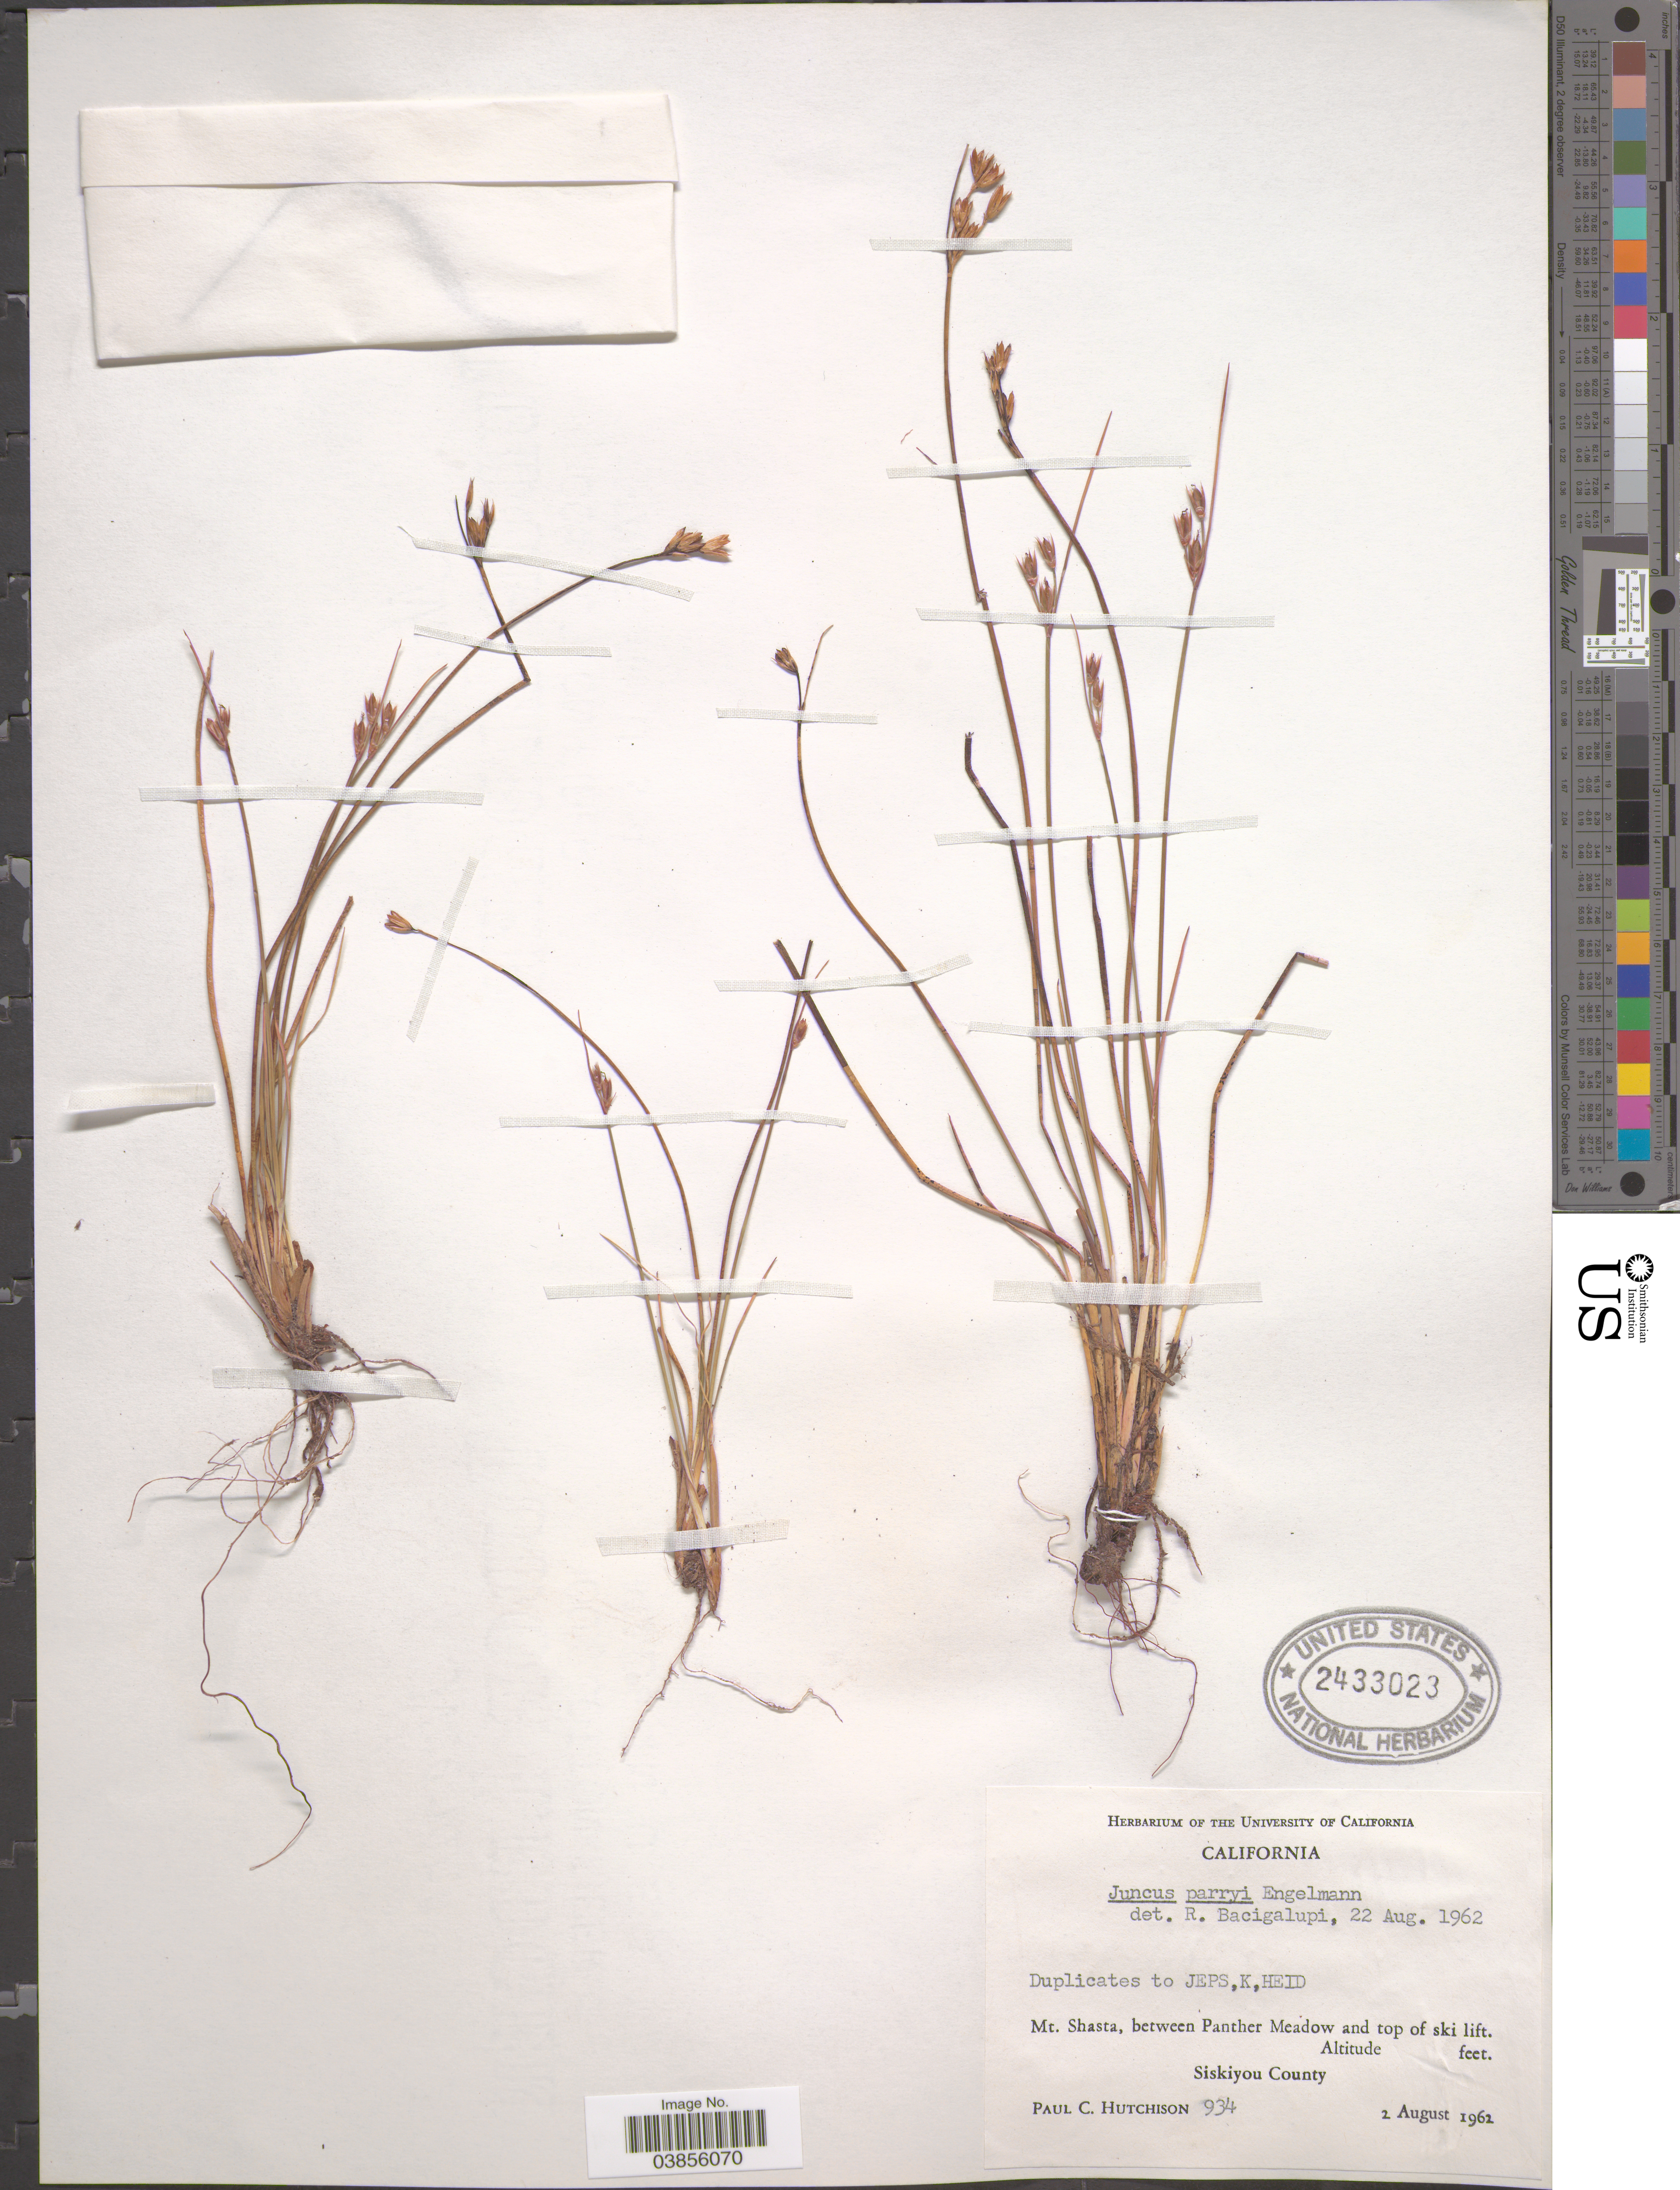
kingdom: Plantae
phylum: Tracheophyta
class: Liliopsida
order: Poales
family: Juncaceae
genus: Juncus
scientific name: Juncus parryi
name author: Engelm.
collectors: P. C. Hutchison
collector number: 934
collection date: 1961-08-02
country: United States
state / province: California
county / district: Siskiyou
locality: Mt. Shasta, between Panther Meadow and top of ski lift. Siskiyou County.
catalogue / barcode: US 2433023